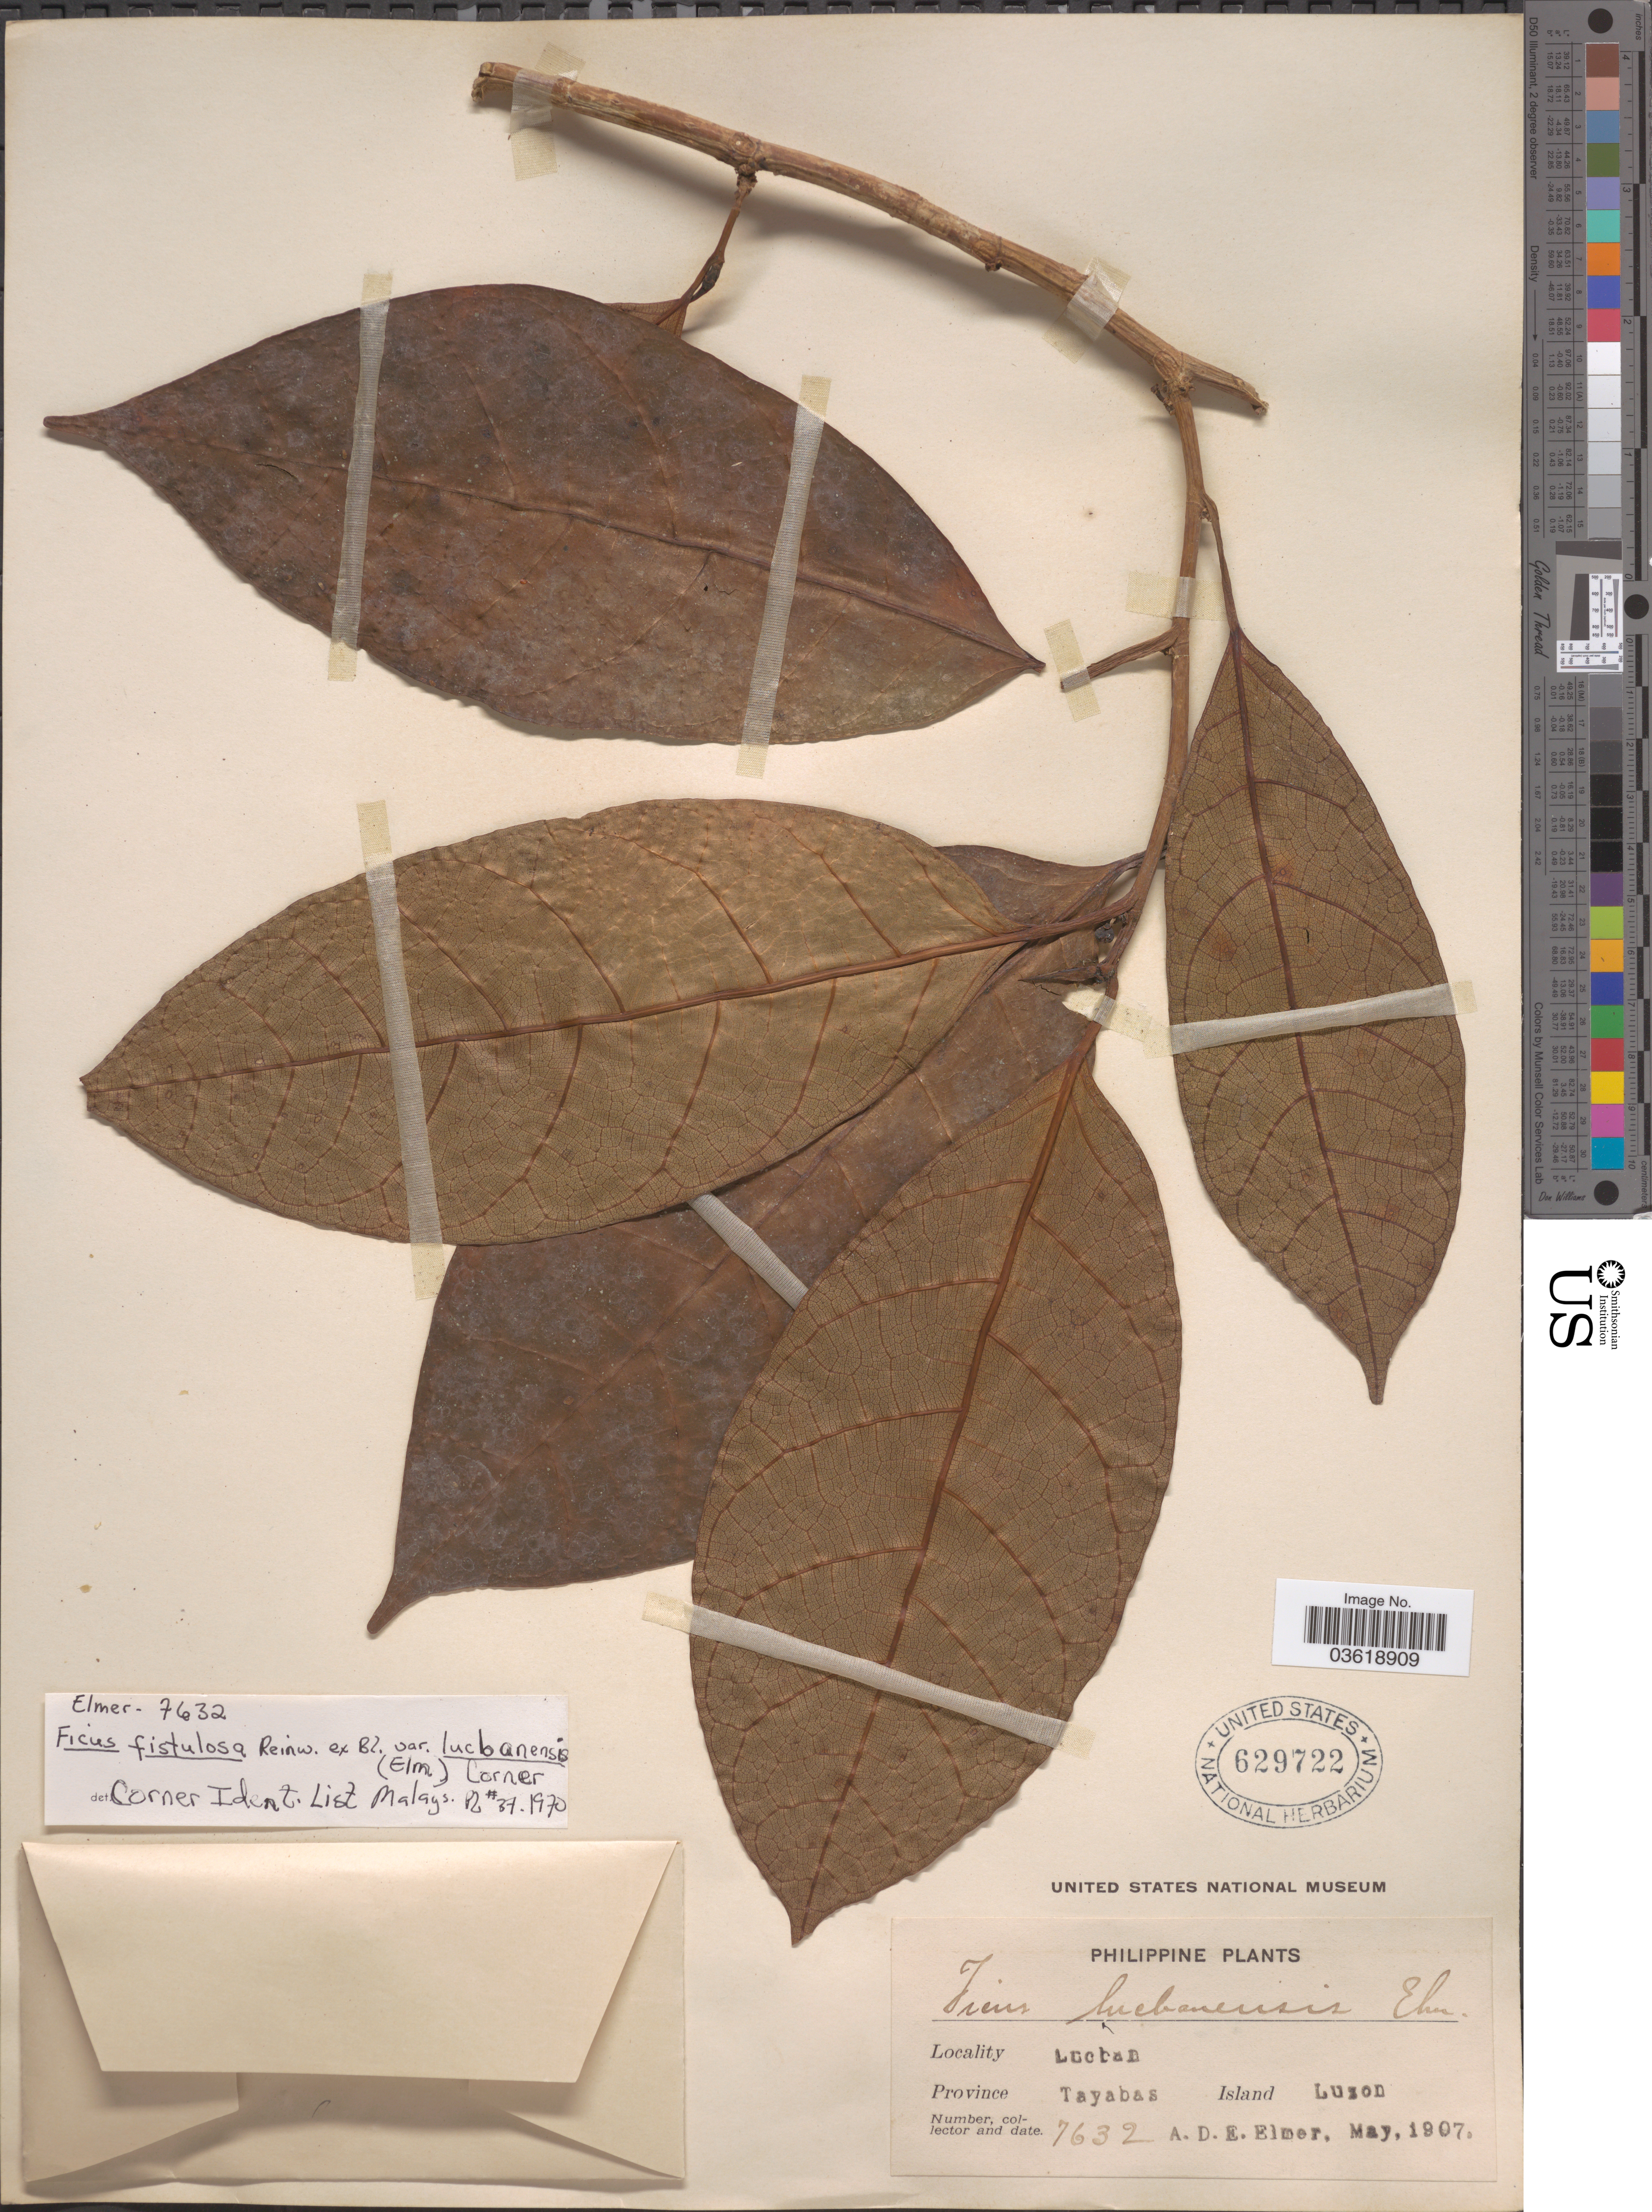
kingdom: Plantae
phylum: Tracheophyta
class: Magnoliopsida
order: Rosales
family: Moraceae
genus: Ficus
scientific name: Ficus fistulosa var. lucbanensis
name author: (Elmer) Corner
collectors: A. D. E. Elmer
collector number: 7632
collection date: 1907-05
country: Philippines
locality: Lucban. Province Tayabas. Island Luzon.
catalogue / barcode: US 629722